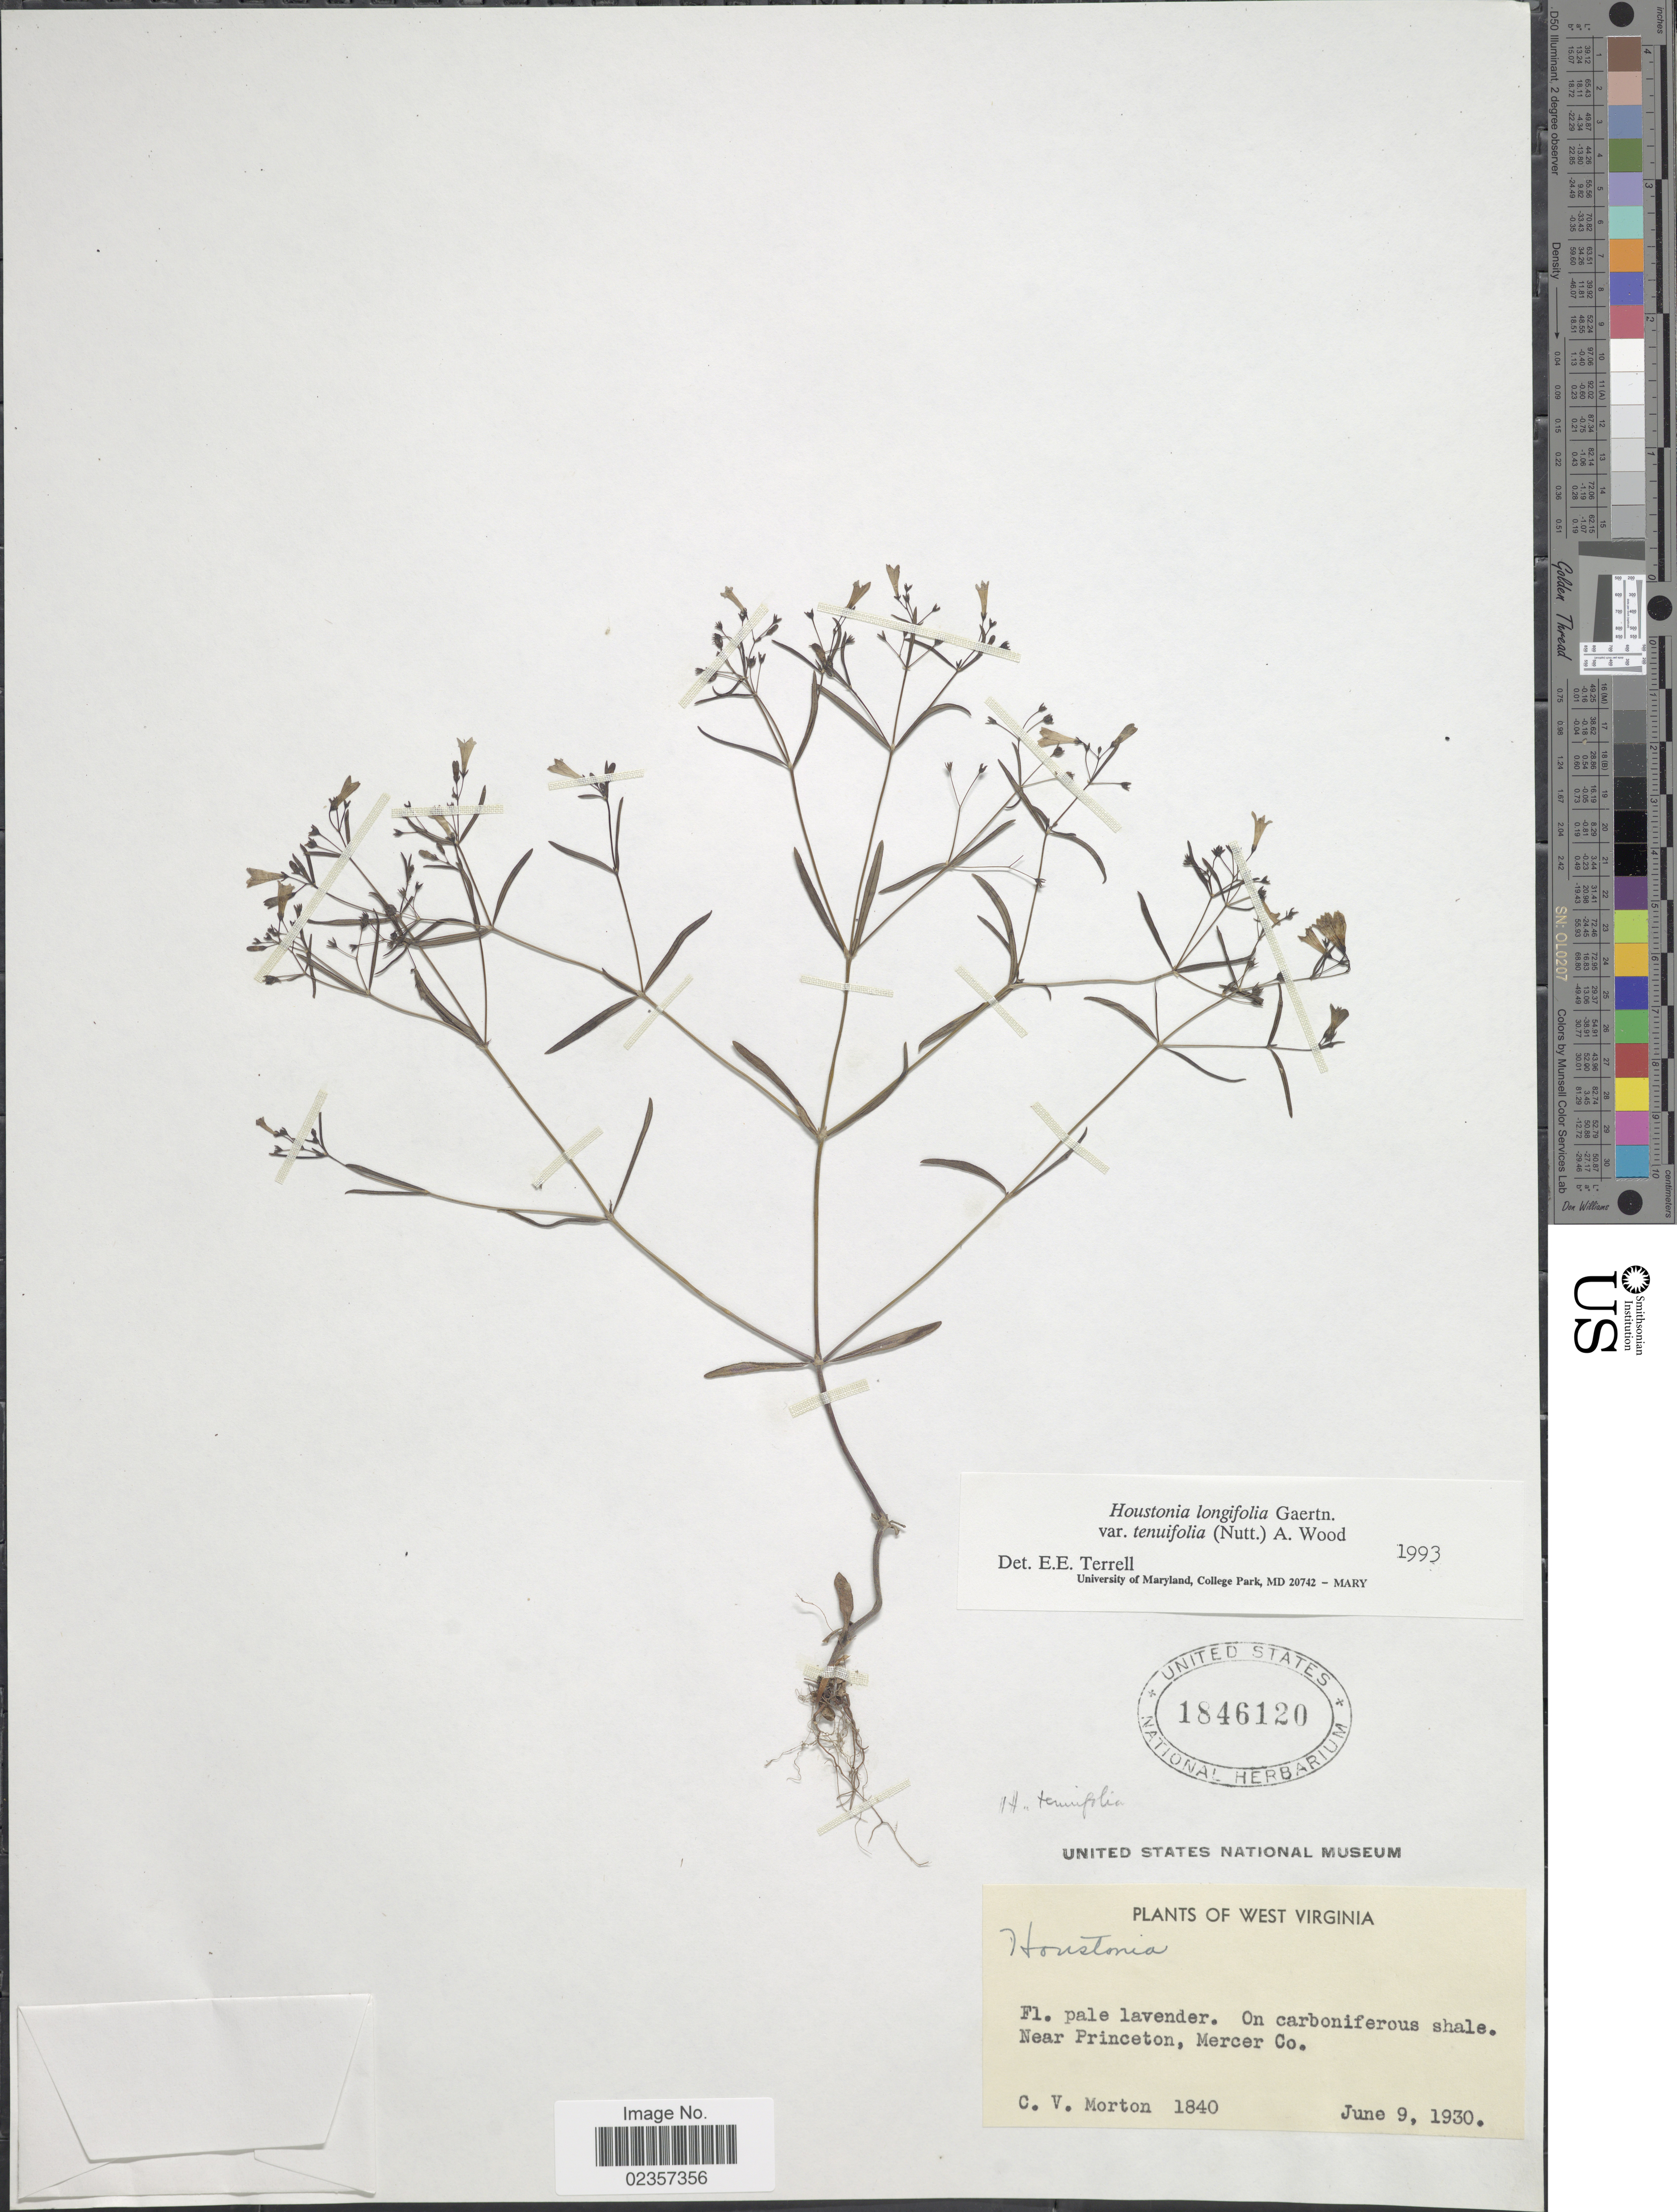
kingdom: Plantae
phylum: Tracheophyta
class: Magnoliopsida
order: Gentianales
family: Rubiaceae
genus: Houstonia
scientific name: Houstonia longifolia var. tenuifolia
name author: (Nutt.) Alph. Wood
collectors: C. V. Morton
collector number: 1840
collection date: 1930-06-09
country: United States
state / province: West Virginia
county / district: Mercer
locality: Near Princeton, Mercer Co.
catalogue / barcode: US 1846120